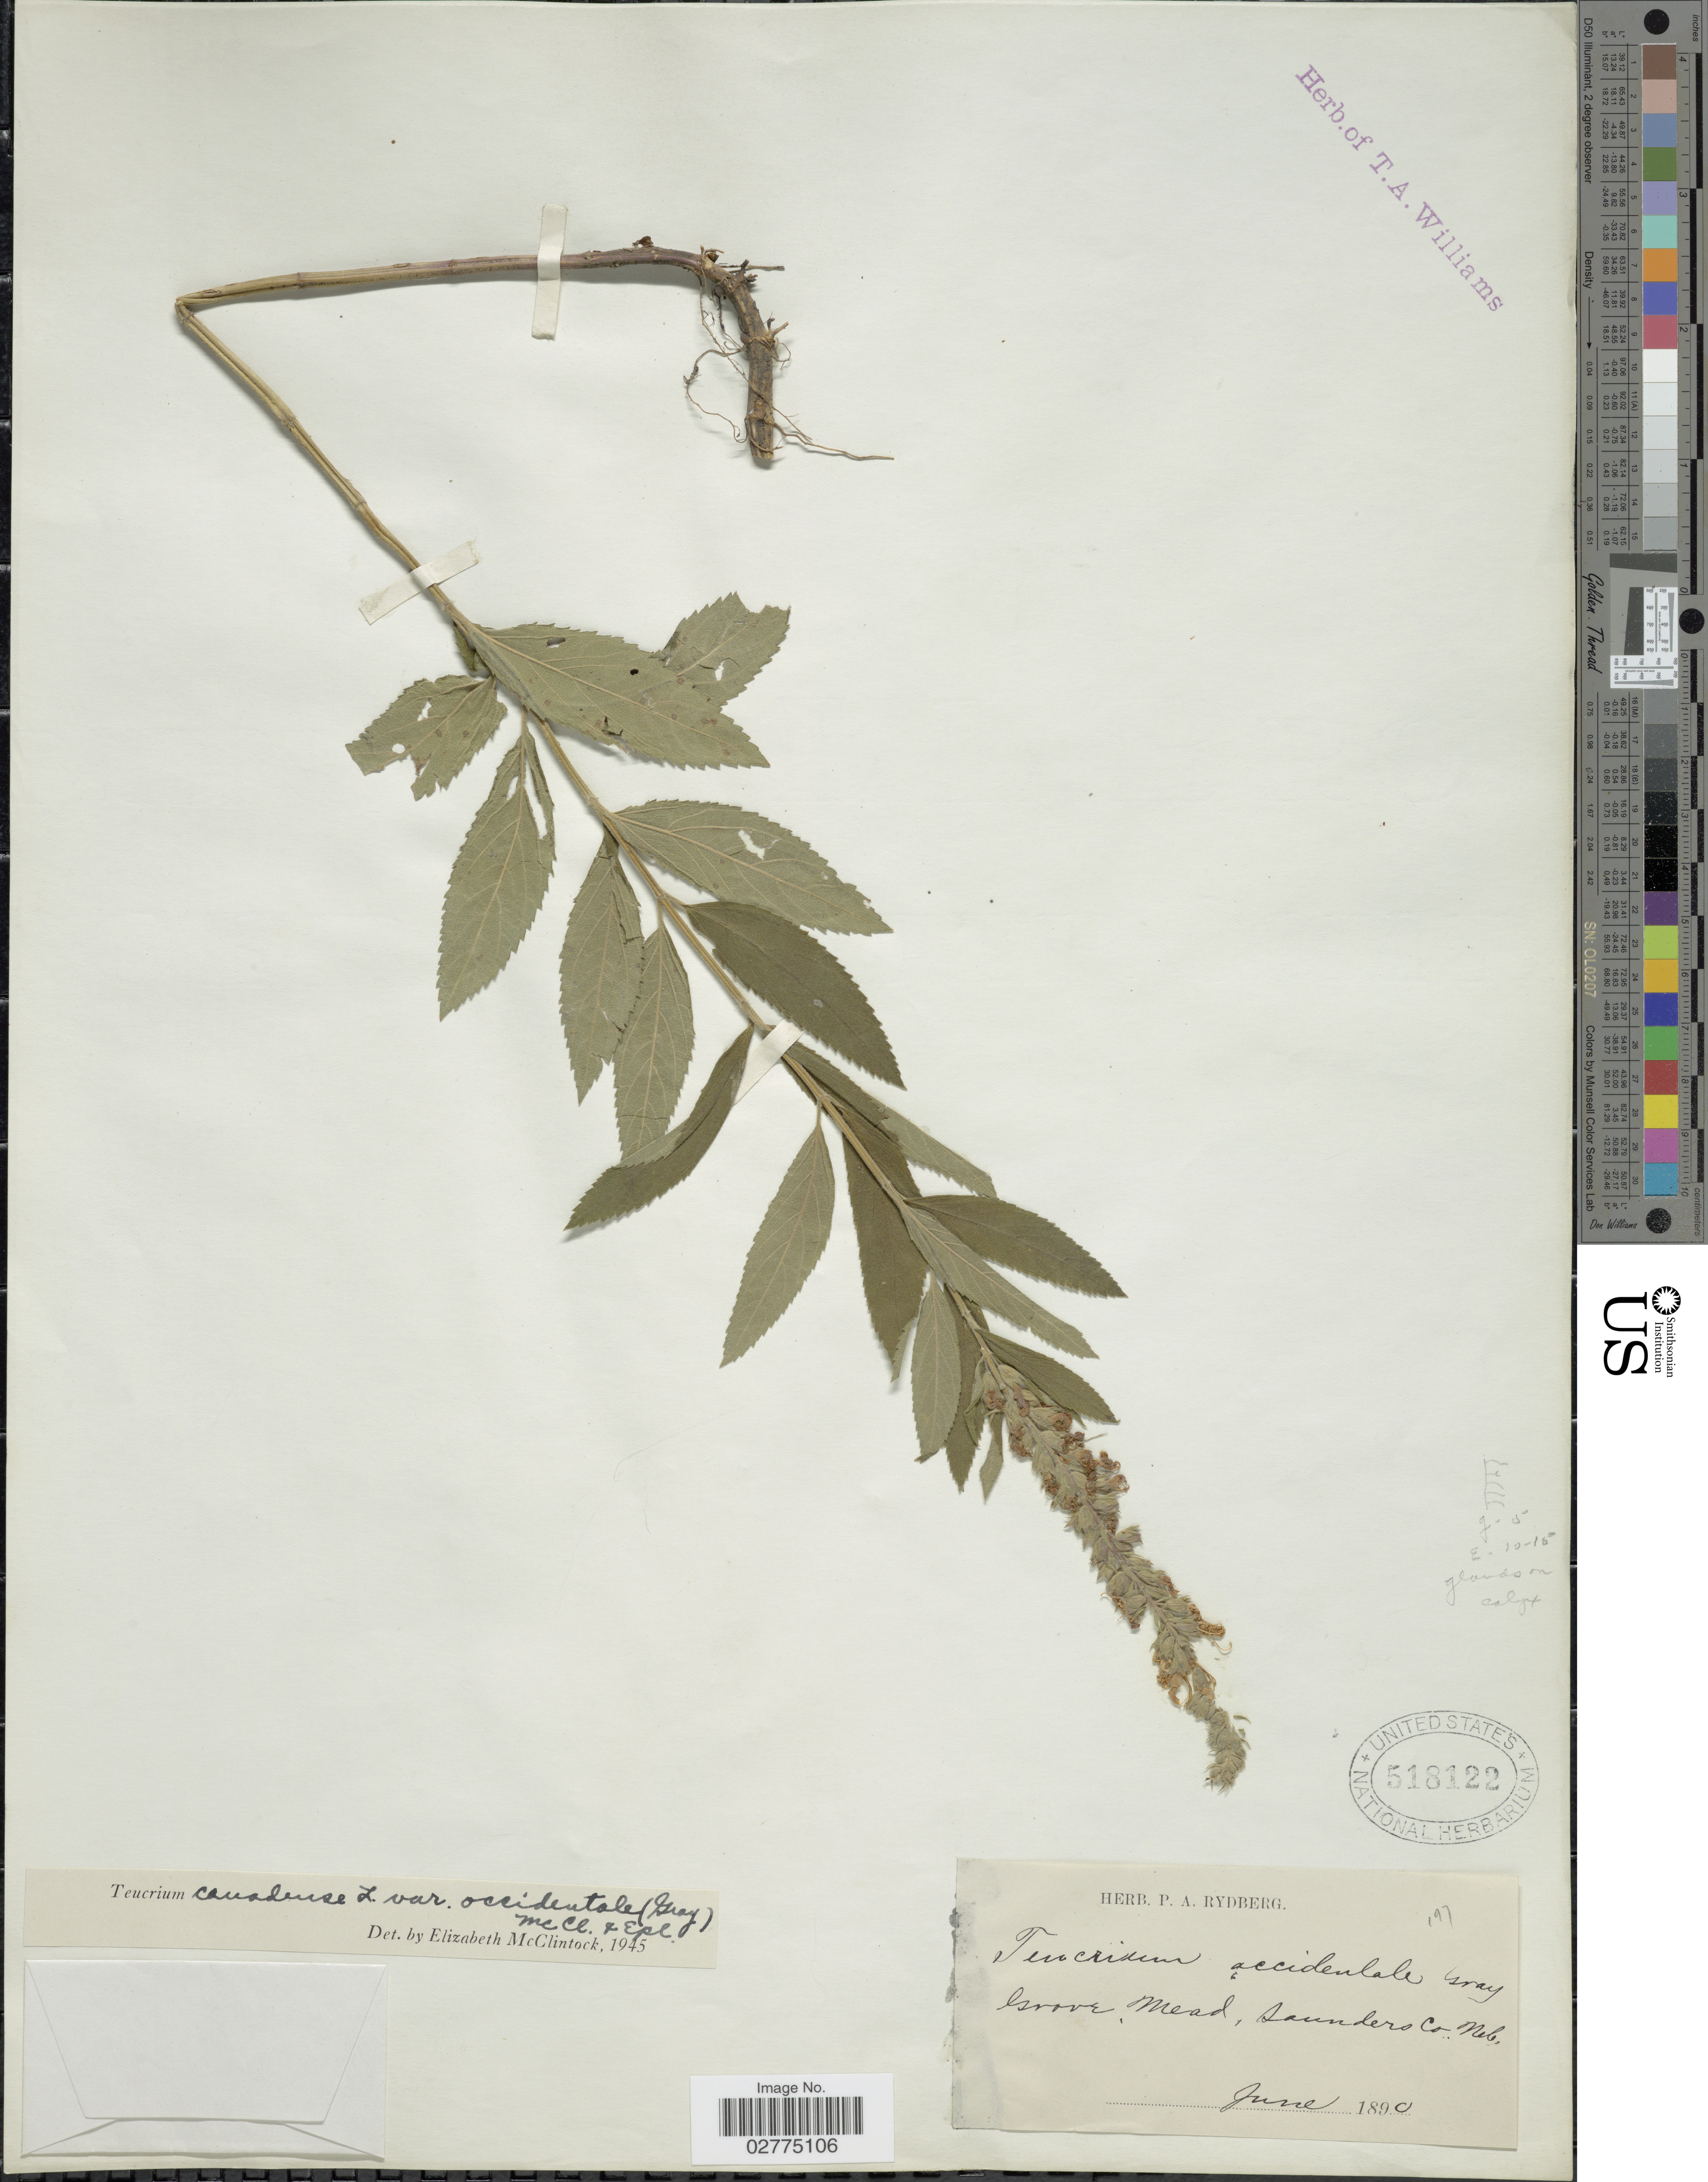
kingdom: Plantae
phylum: Tracheophyta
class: Magnoliopsida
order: Lamiales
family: Lamiaceae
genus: Teucrium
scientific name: Teucrium canadense var. occidentale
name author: (A. Gray) E. M. McClint. & Epling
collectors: ex herb. P. A. Rydberg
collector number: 197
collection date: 1890-06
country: United States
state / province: Nebraska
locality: Grove Mead., Sanders Co., Neb.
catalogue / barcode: US 518122